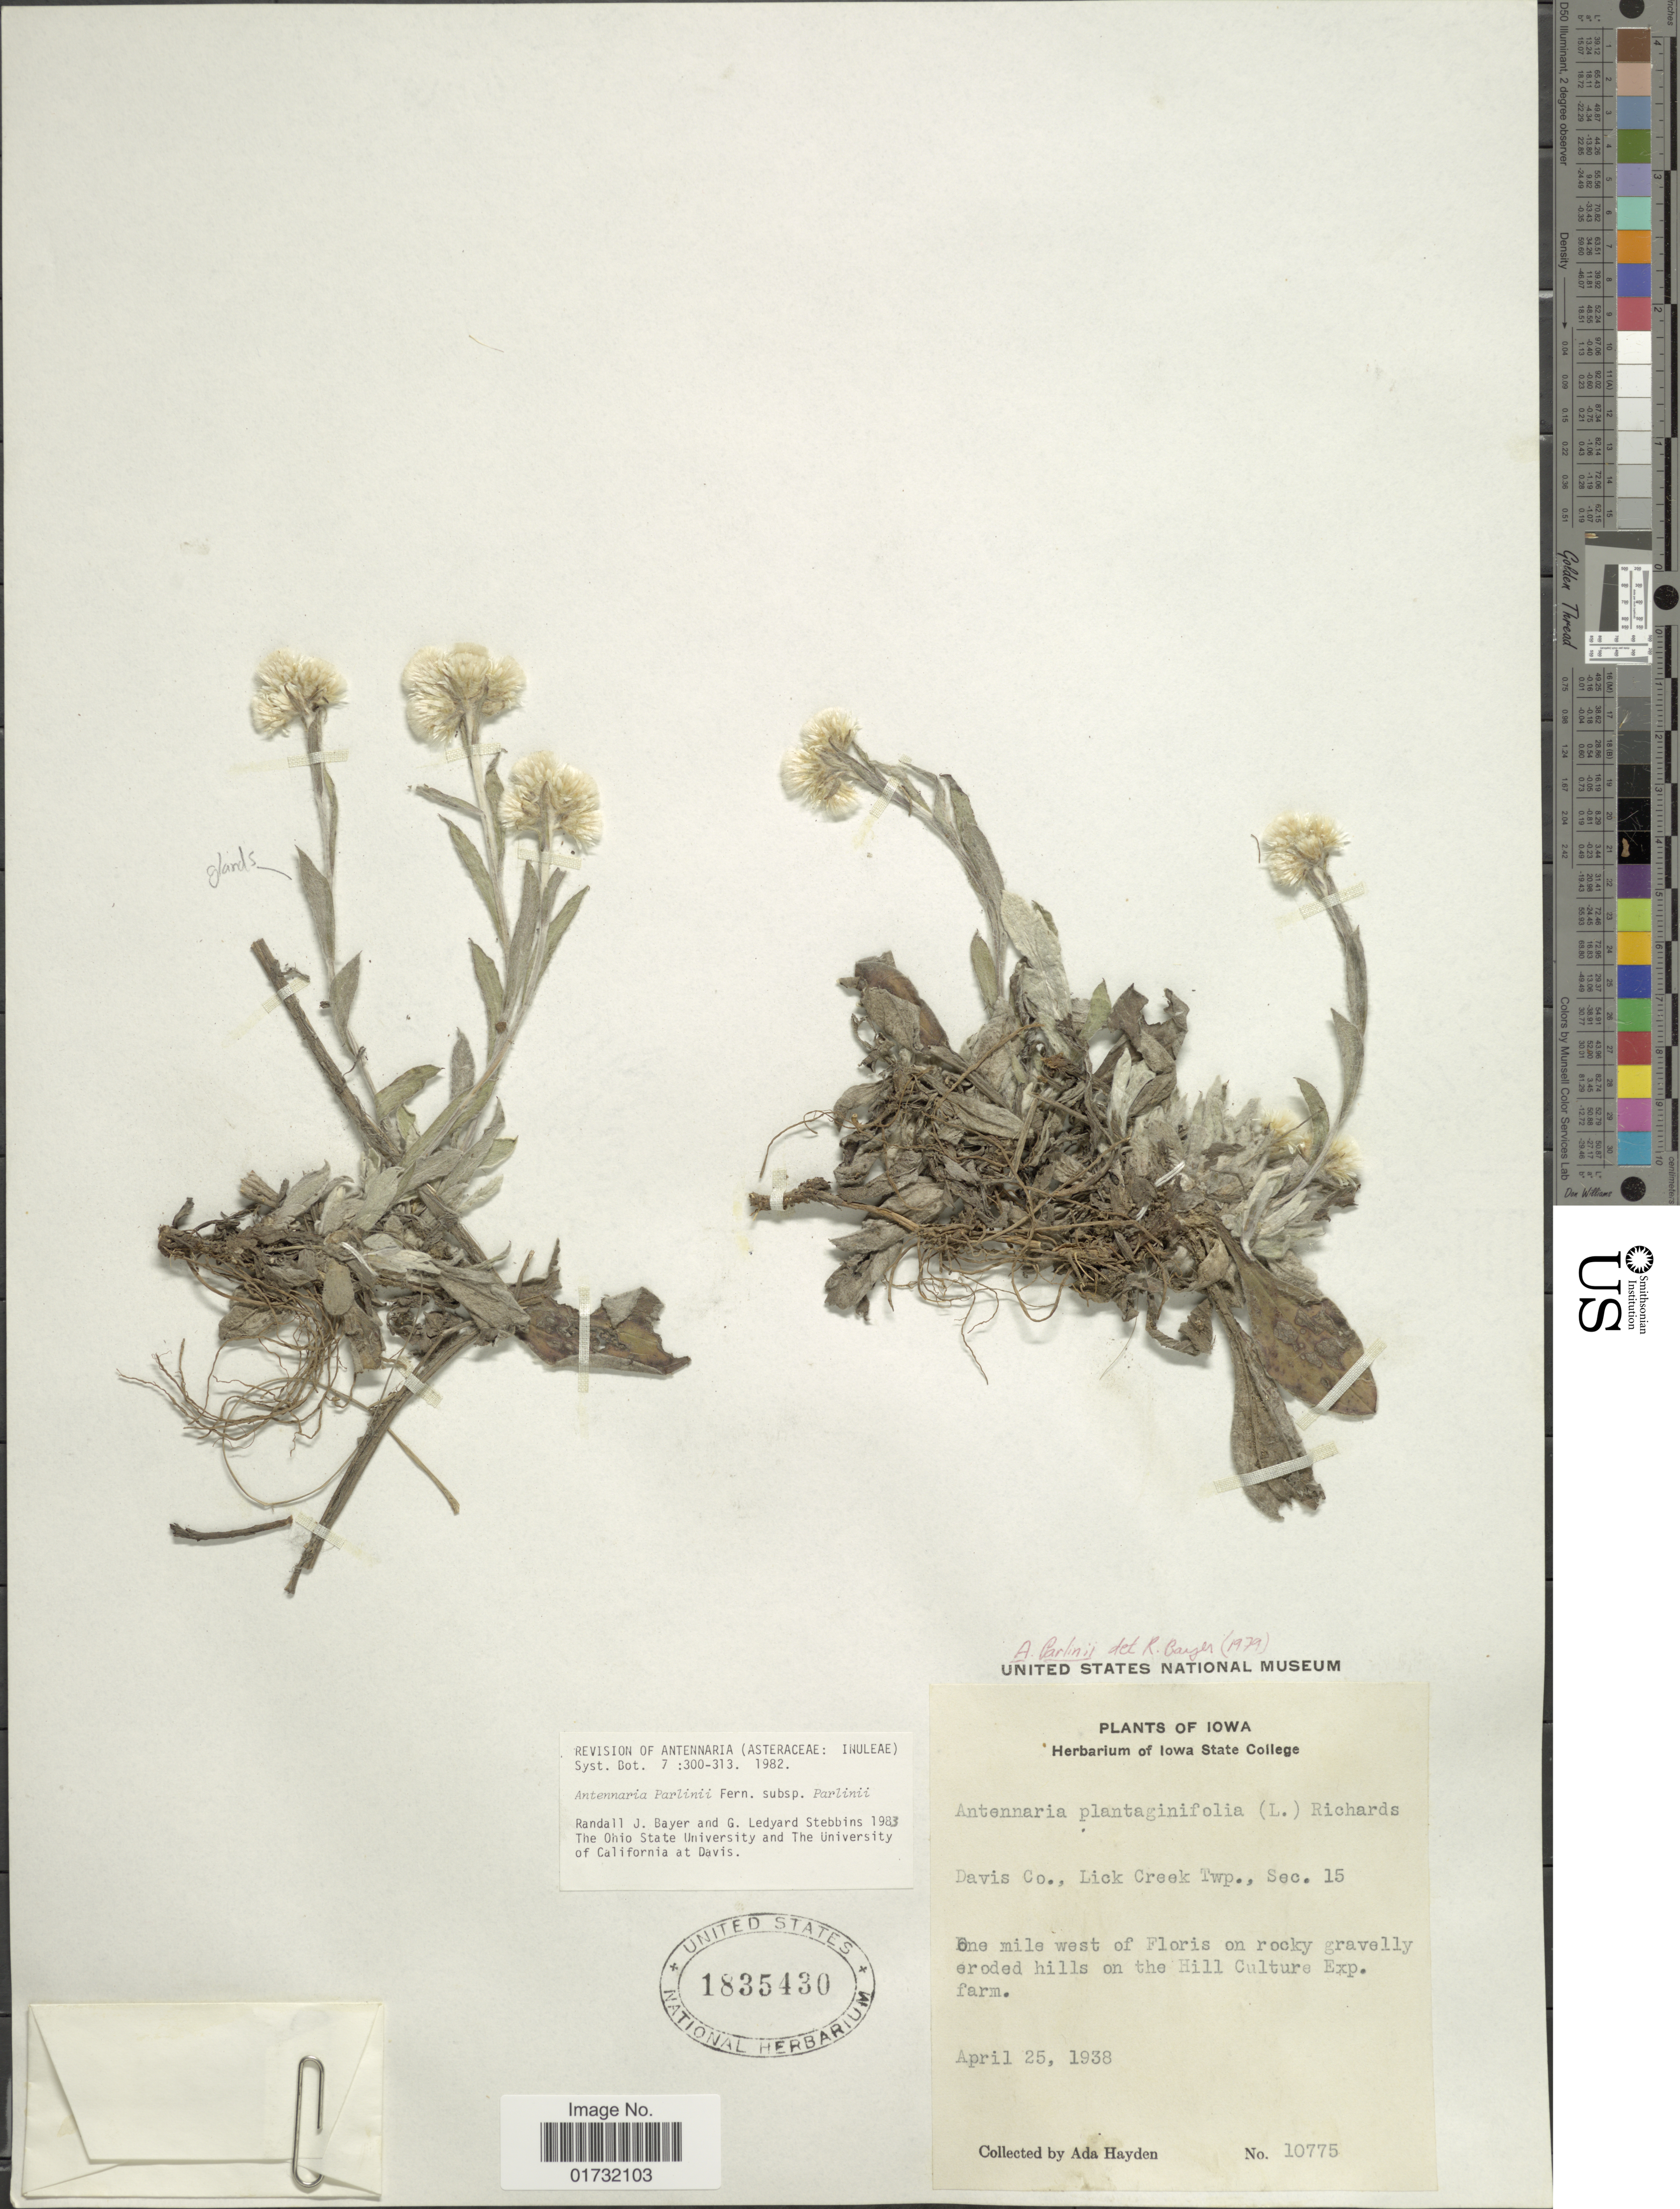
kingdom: Plantae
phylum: Tracheophyta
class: Magnoliopsida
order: Asterales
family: Asteraceae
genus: Antennaria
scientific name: Antennaria parlinii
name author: Fernald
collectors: Ada Hayden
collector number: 10775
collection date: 1938-04-25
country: United States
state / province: Iowa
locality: One mile west of Floris. Davis Co., Lick Creek Twp., Sec. 15. on the Hill Culture Exp. farm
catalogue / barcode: US 1835430